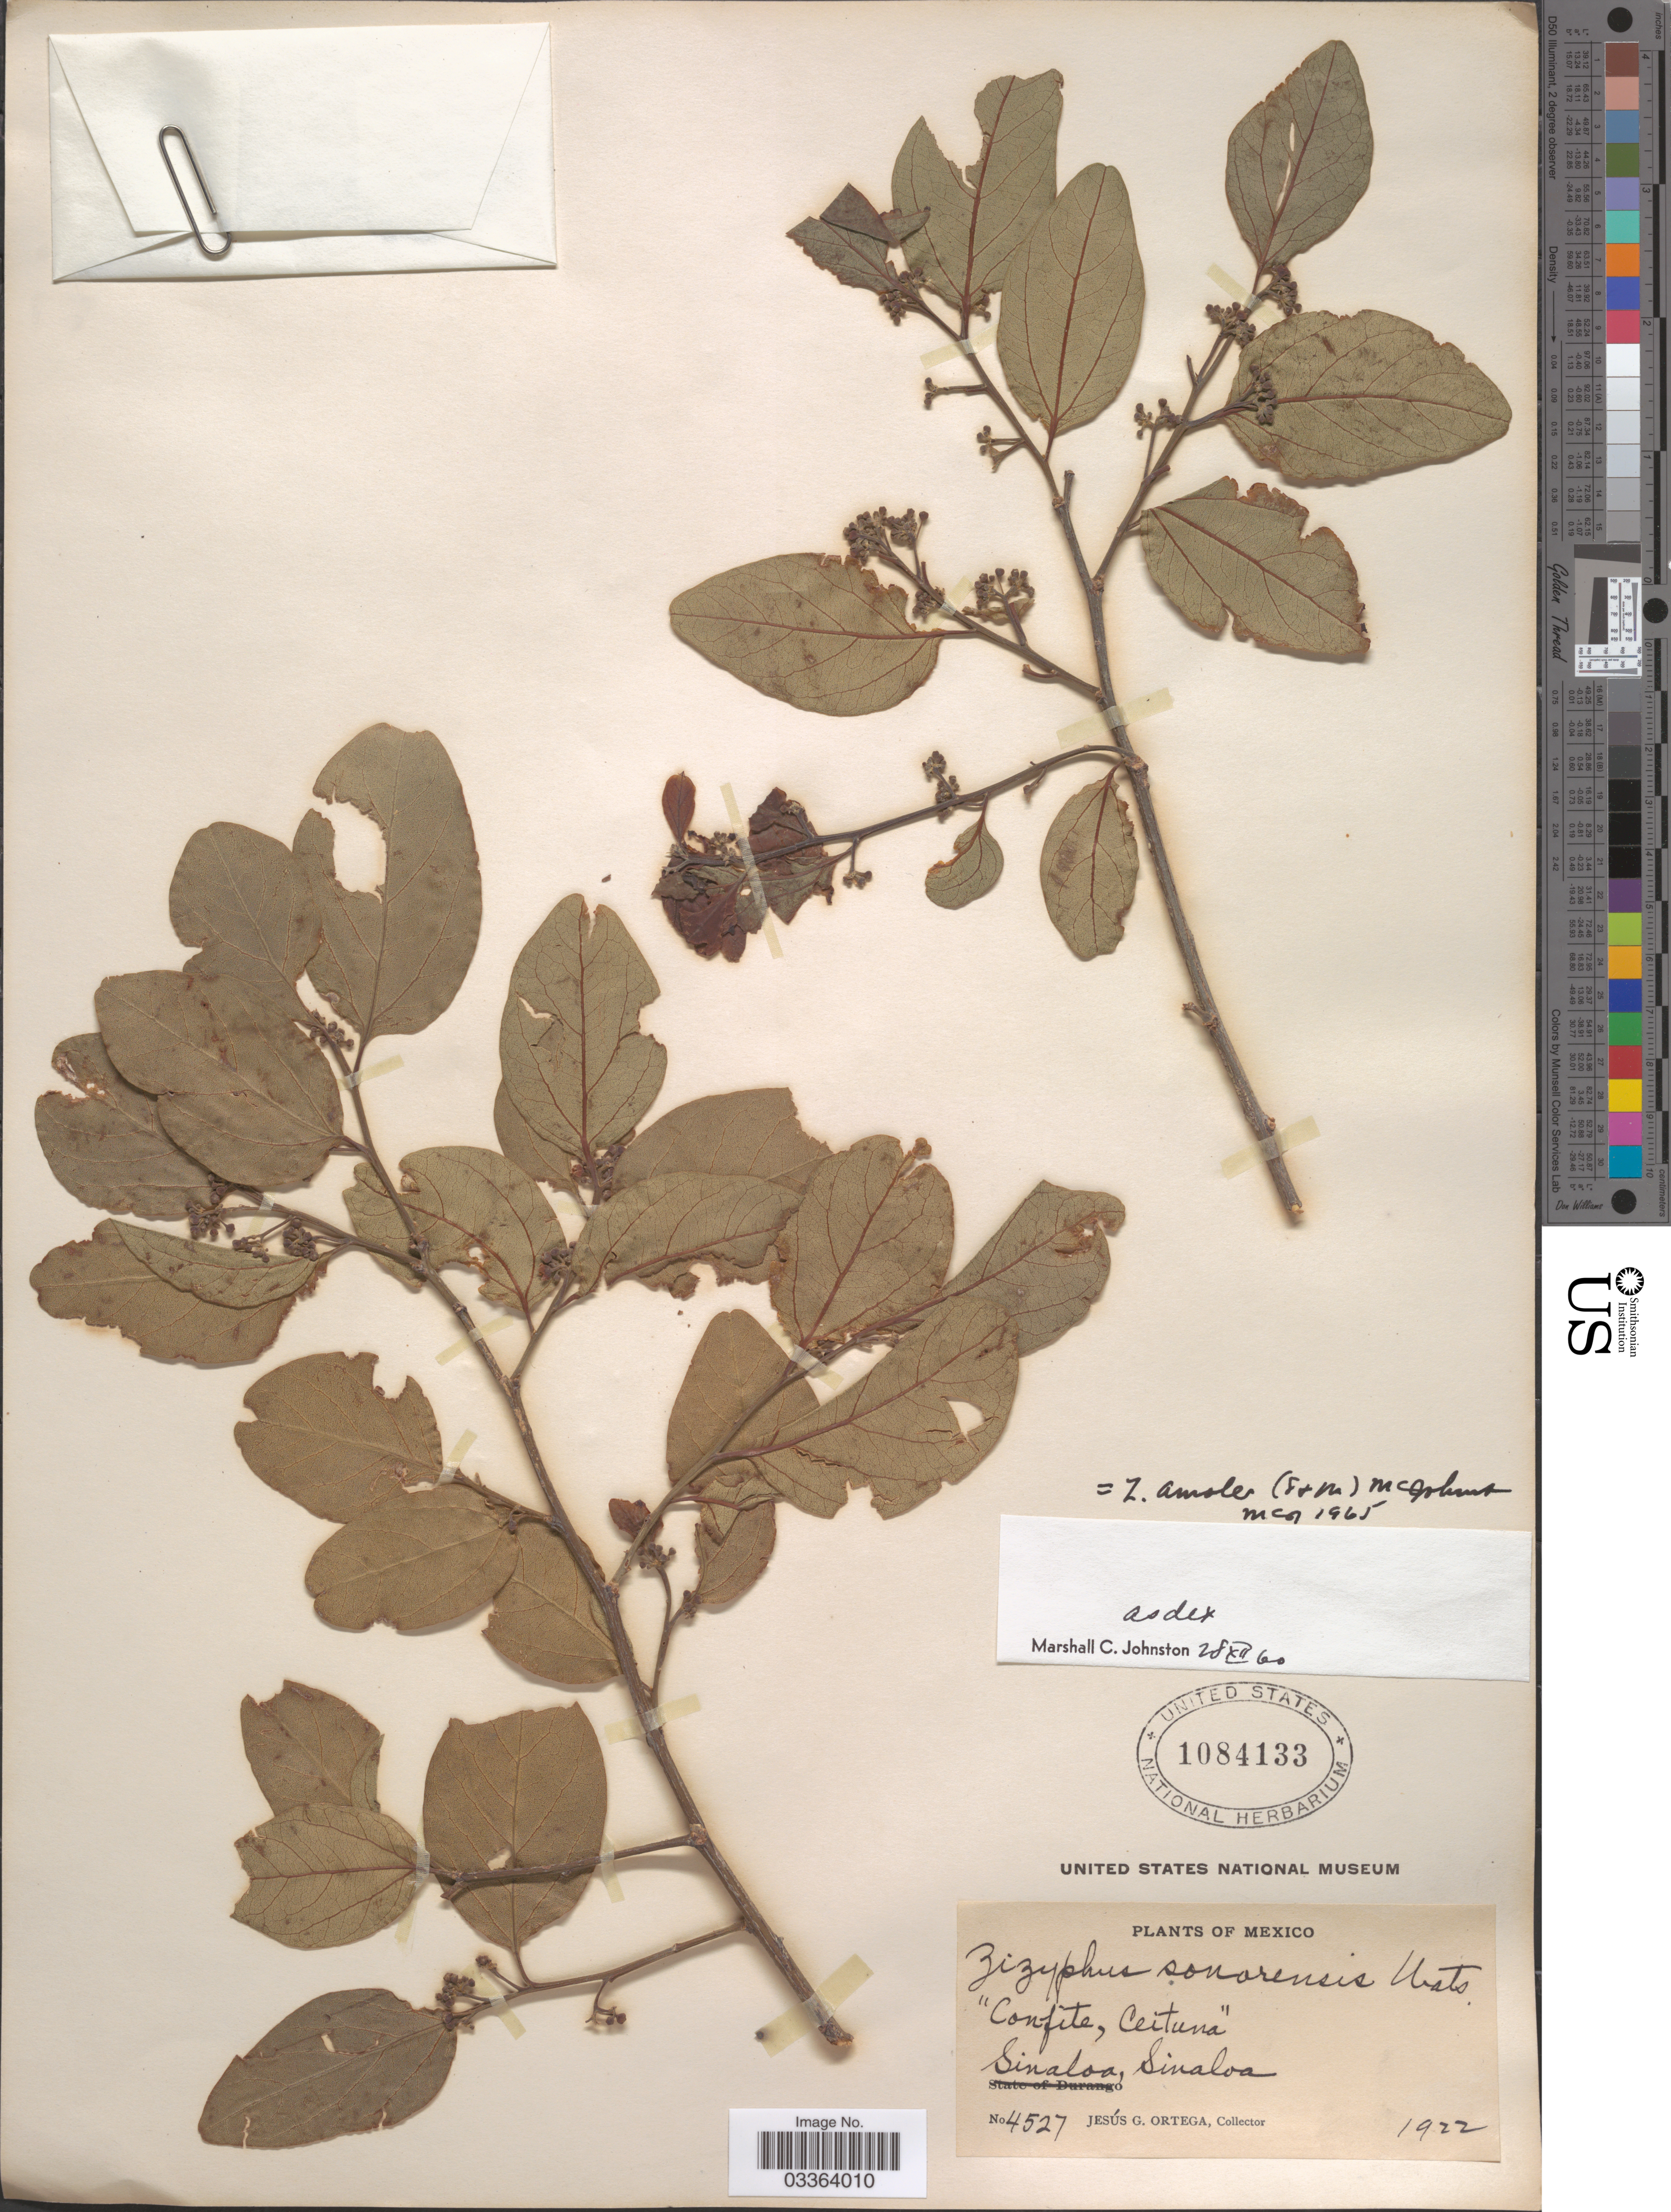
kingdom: Plantae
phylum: Tracheophyta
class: Magnoliopsida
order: Rosales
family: Rhamnaceae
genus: Sarcomphalus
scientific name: Sarcomphalus amole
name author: (Sessé & Moc.) Hauenschild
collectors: J. Ortega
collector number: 4527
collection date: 1922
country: Mexico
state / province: Sinaloa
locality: Sinaloa.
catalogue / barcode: US 1084133